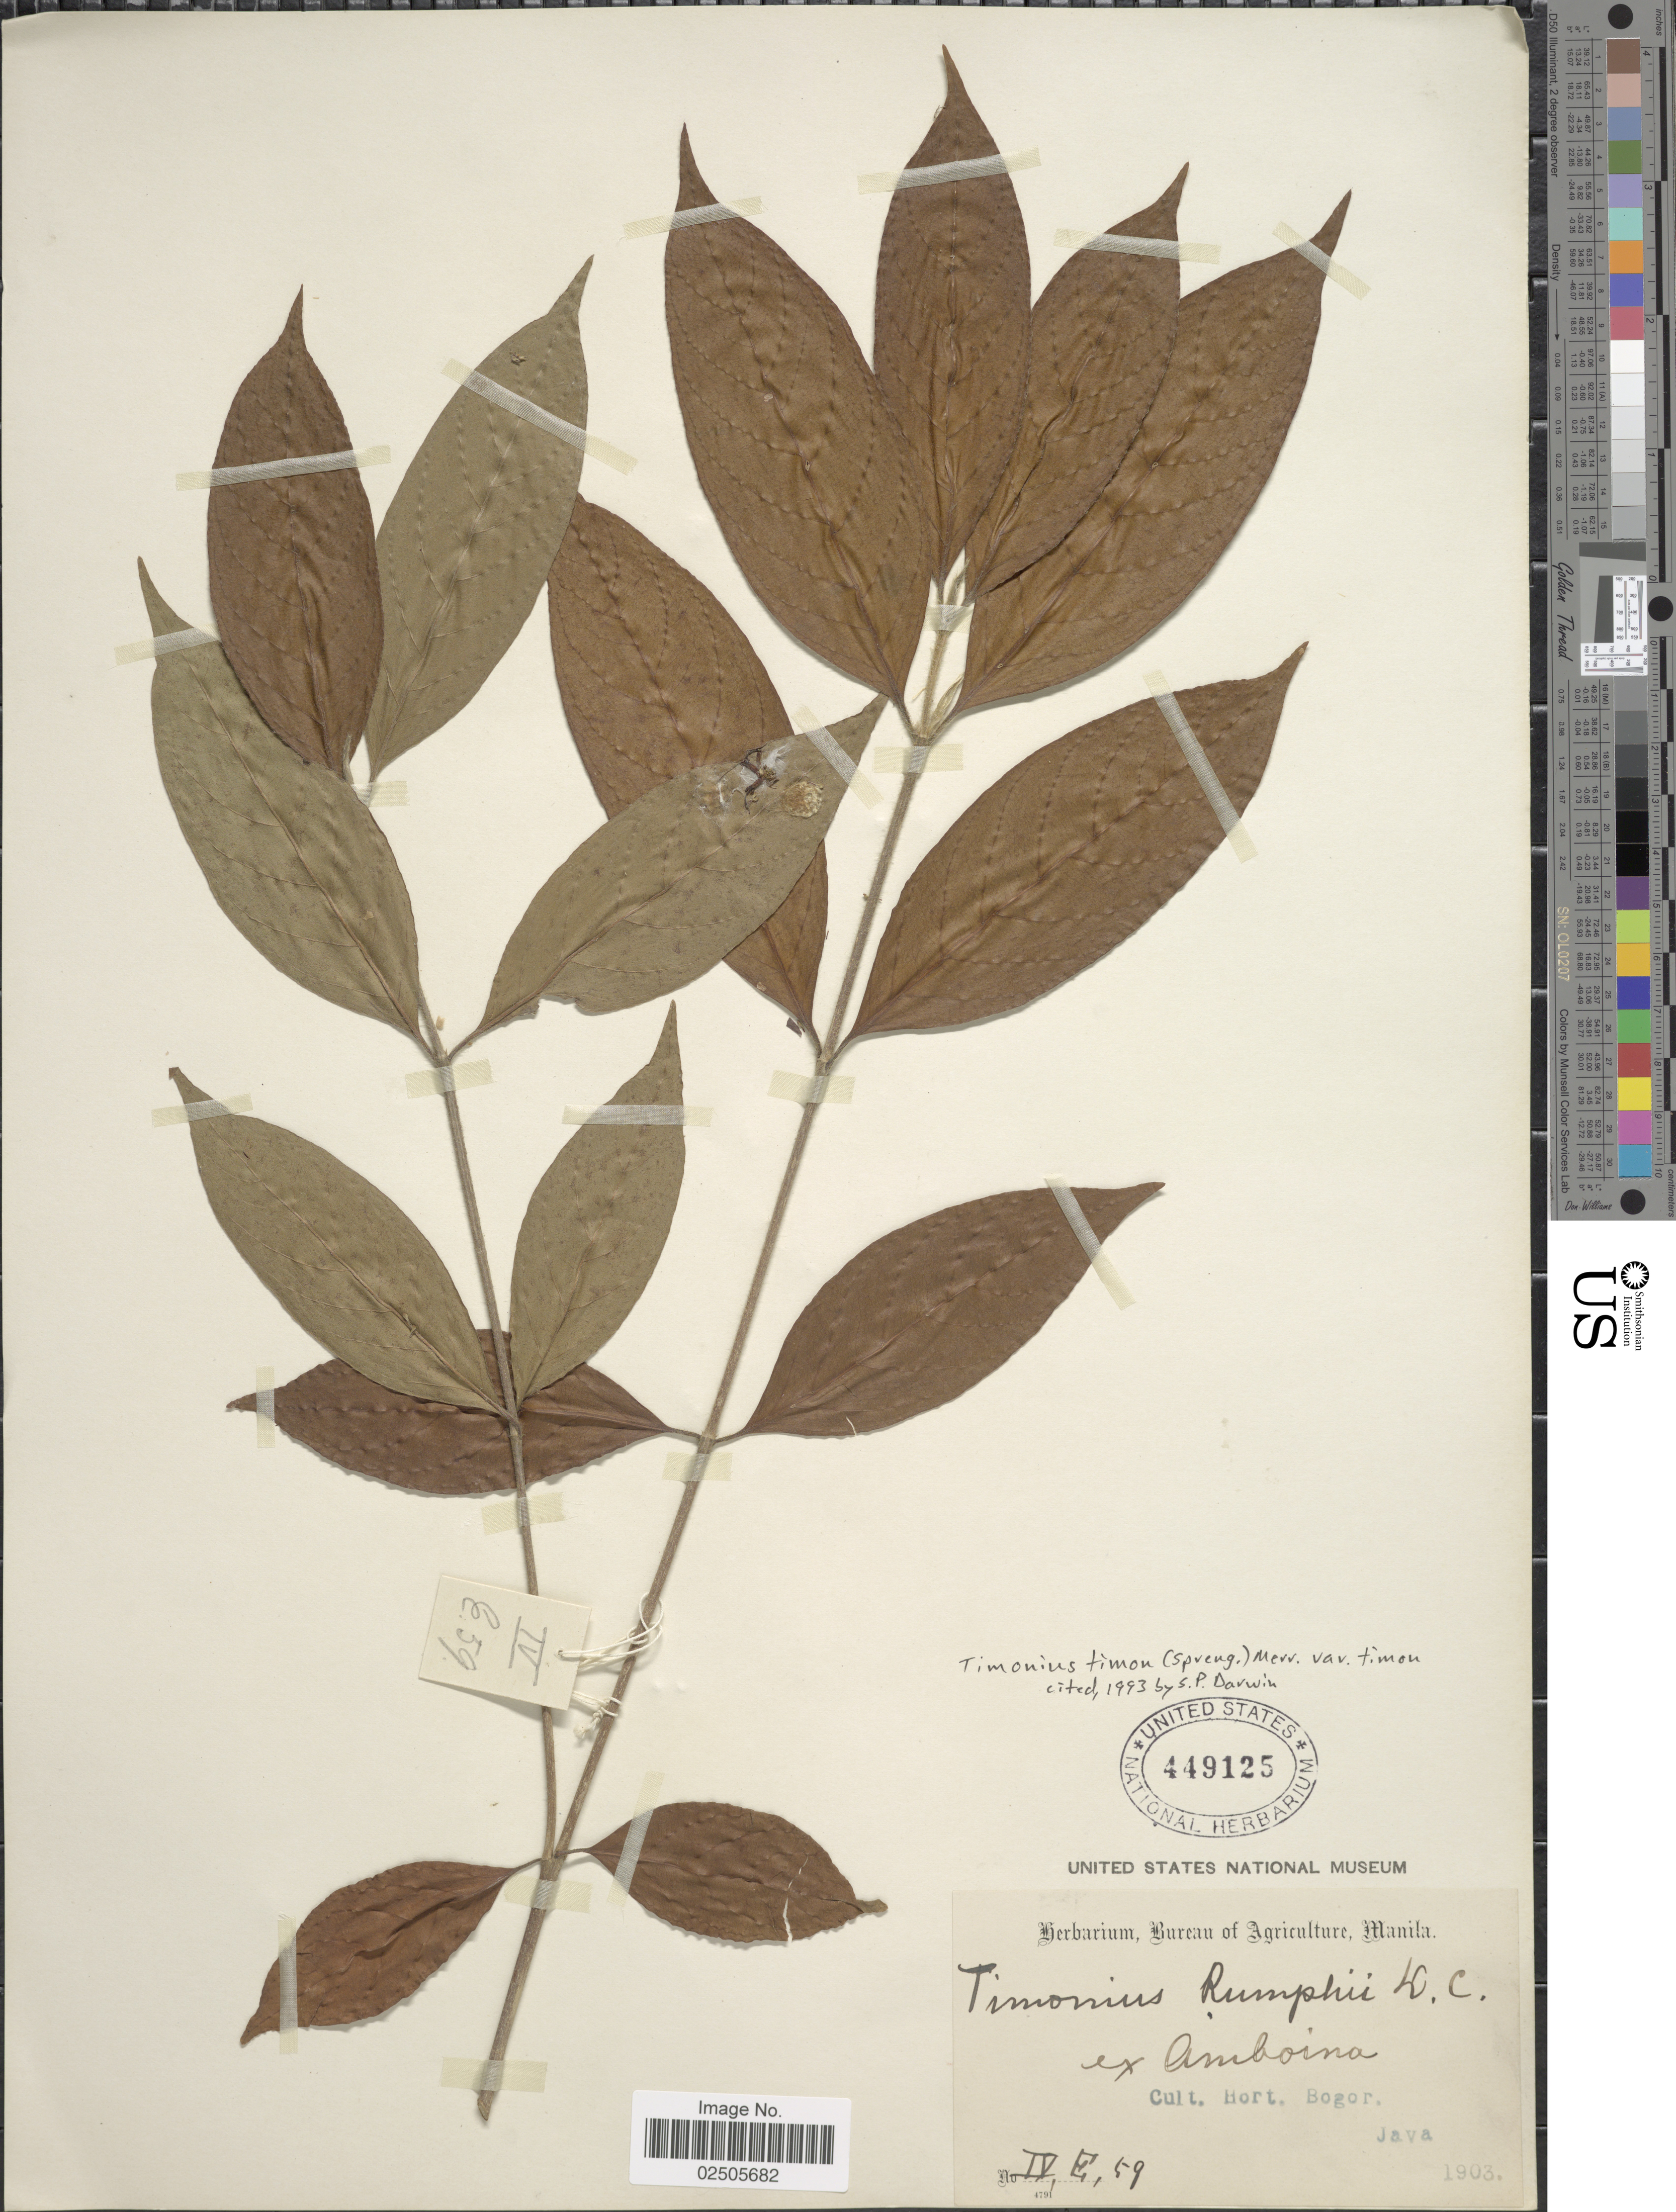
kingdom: Plantae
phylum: Tracheophyta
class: Magnoliopsida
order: Gentianales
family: Rubiaceae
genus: Timonius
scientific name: Timonius timon var. timon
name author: (Spreng.) Merr.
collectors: ex Herb. Bur. Agric. Manila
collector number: IVE59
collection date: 1903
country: Indonesia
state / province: Java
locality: Hort. Bogor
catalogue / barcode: US 449125